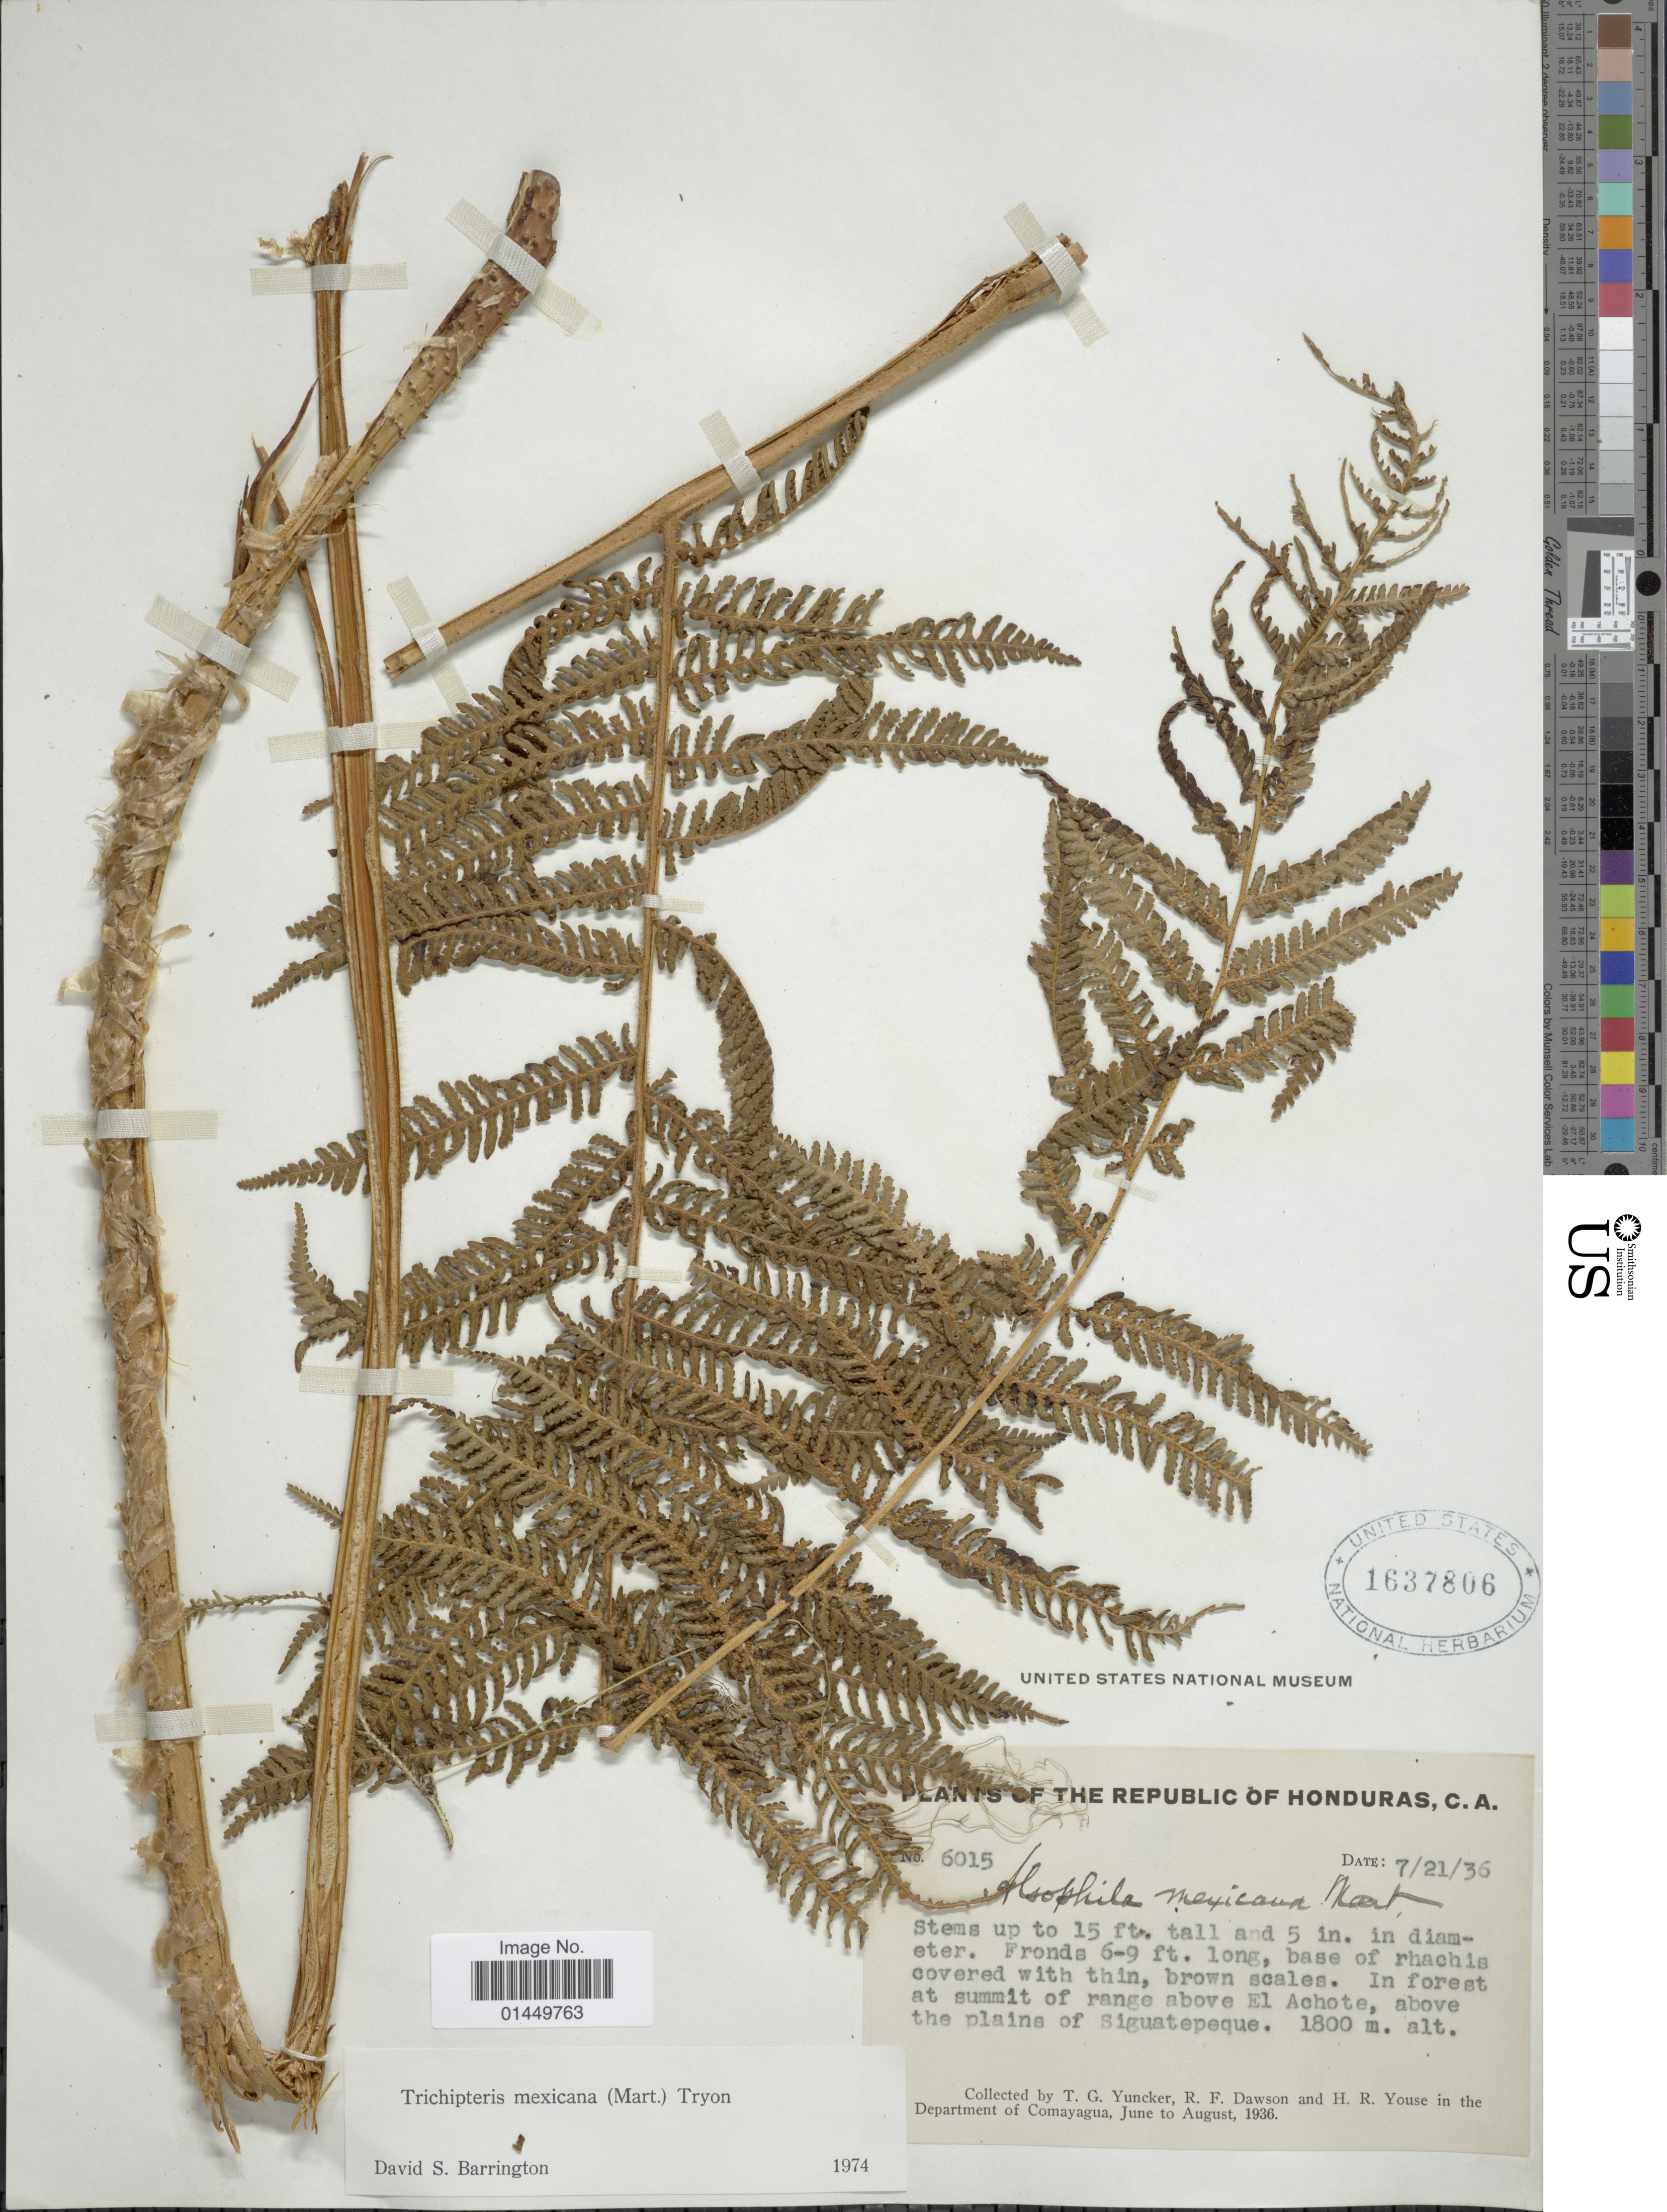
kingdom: Plantae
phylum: Tracheophyta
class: Polypodiopsida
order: Cyatheales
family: Cyatheaceae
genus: Cyathea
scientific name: Cyathea valdecrenata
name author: Domin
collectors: T. G. Yuncker, R. F. Dawson & H. Youse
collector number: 6015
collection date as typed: Transcribed d/m/y: 21/7/36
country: Honduras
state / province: Comayagua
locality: Department of Comayagua, In forest at summit of range above El Achote, above the plains of Siguatepeque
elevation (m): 1800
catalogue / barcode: US 1637806